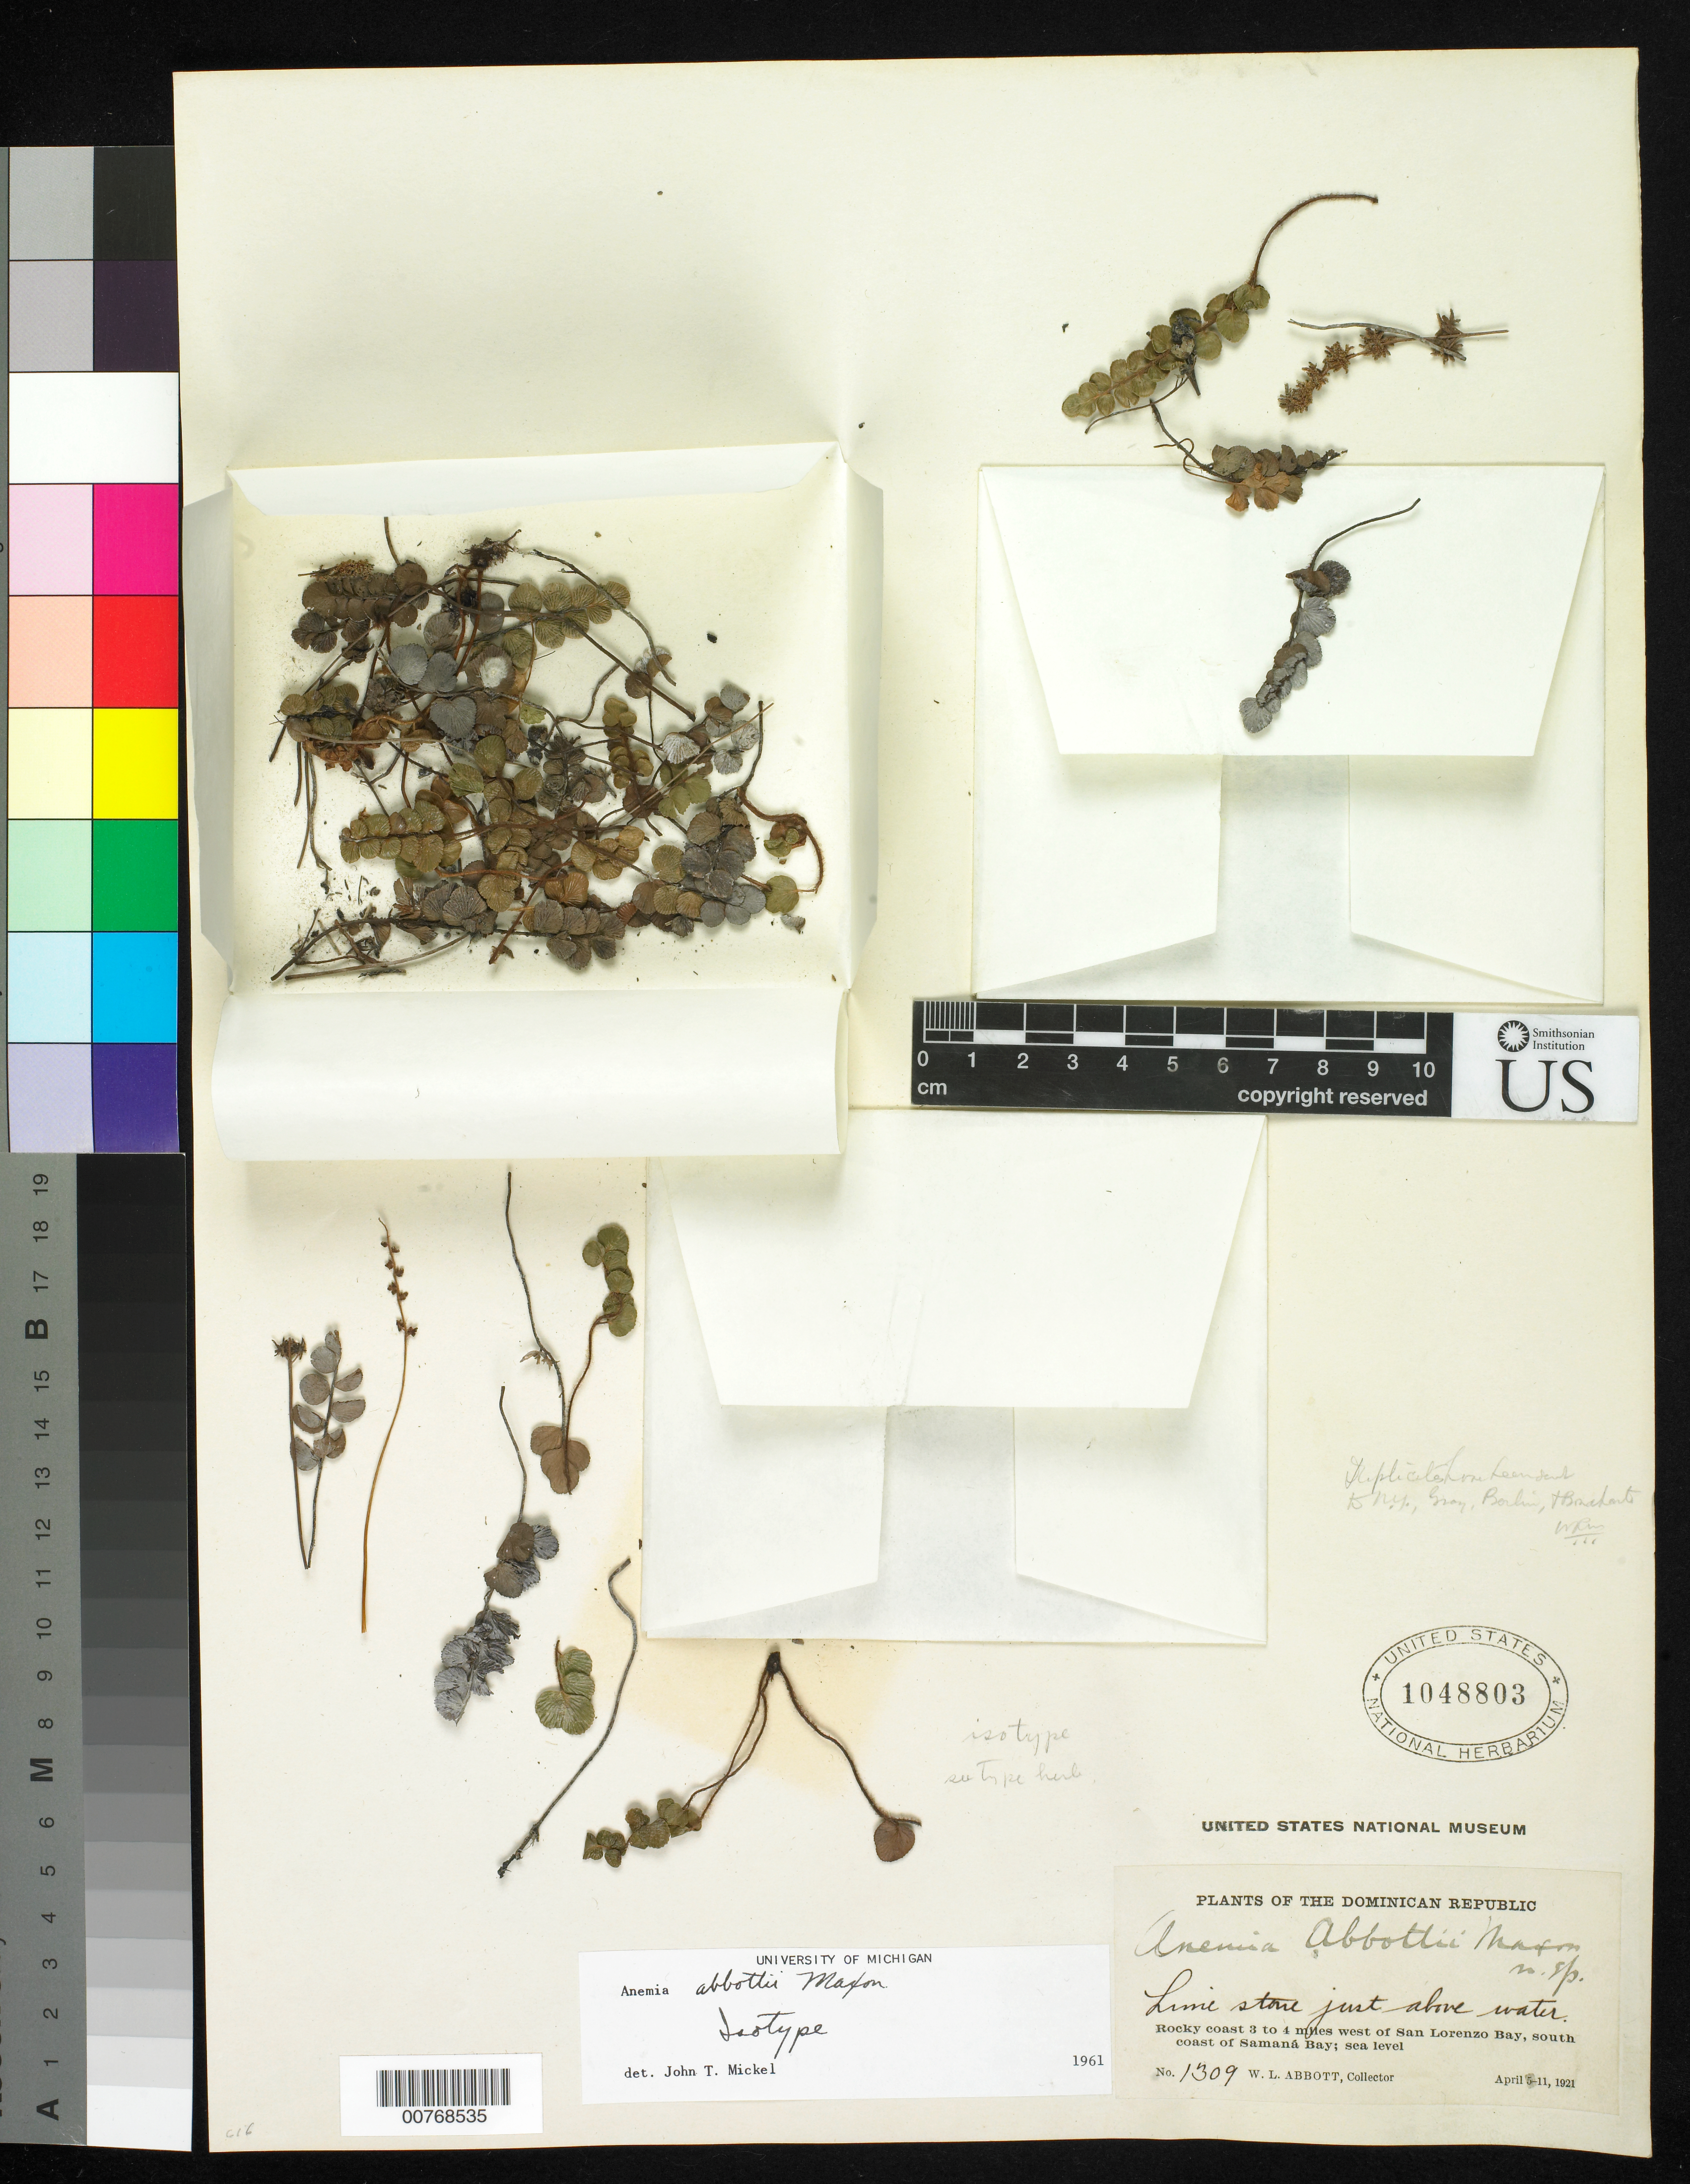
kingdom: Plantae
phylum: Tracheophyta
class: Polypodiopsida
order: Schizaeales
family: Anemiaceae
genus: Anemia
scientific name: Anemia abbottii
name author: Maxon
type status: Isotype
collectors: W. L. Abbott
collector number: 1309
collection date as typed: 05 Apr 1921 to 11 Apr 1921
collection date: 1921-04-05/1921-04-11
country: Dominican Republic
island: Hispaniola Island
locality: Rocky coast 3-4 mi W of San Lorenzo Bay, S coast of Samana Bay.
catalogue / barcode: US 1048803